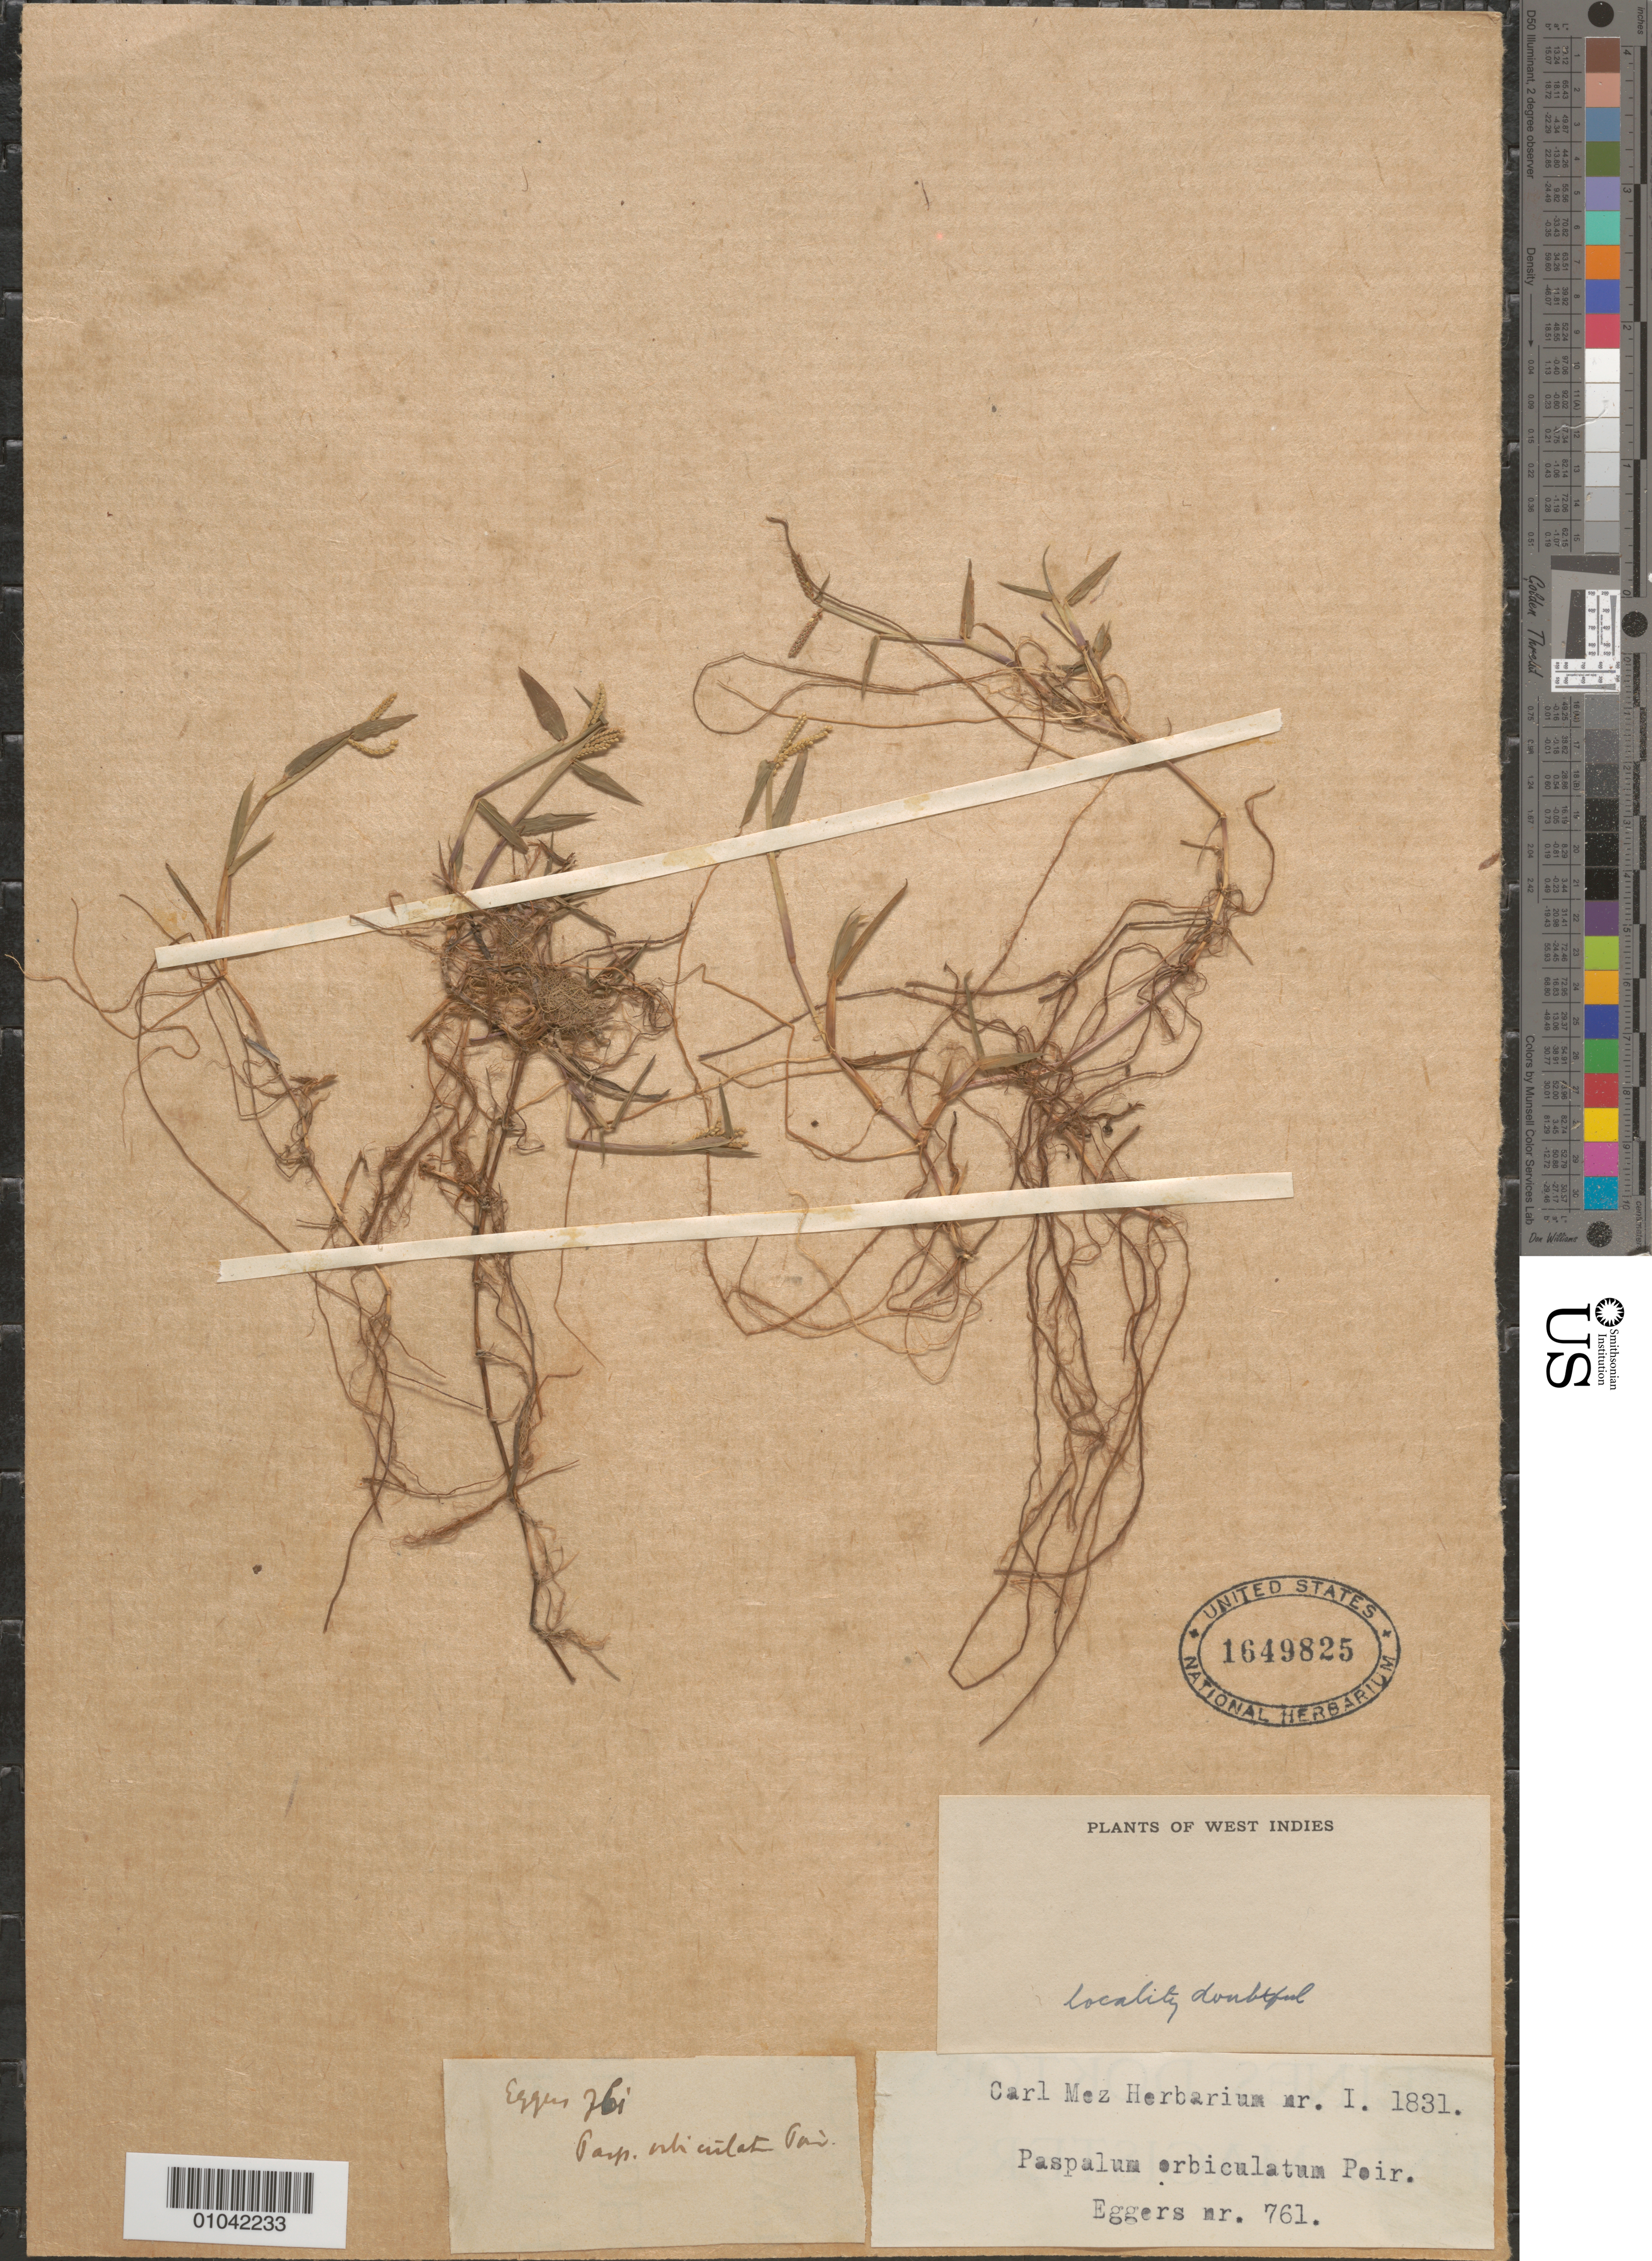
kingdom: Plantae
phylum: Tracheophyta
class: Liliopsida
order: Poales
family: Poaceae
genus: Paspalum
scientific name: Paspalum orbiculatum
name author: Poir.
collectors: H. F. A. von Eggers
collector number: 761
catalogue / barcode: US 1649825